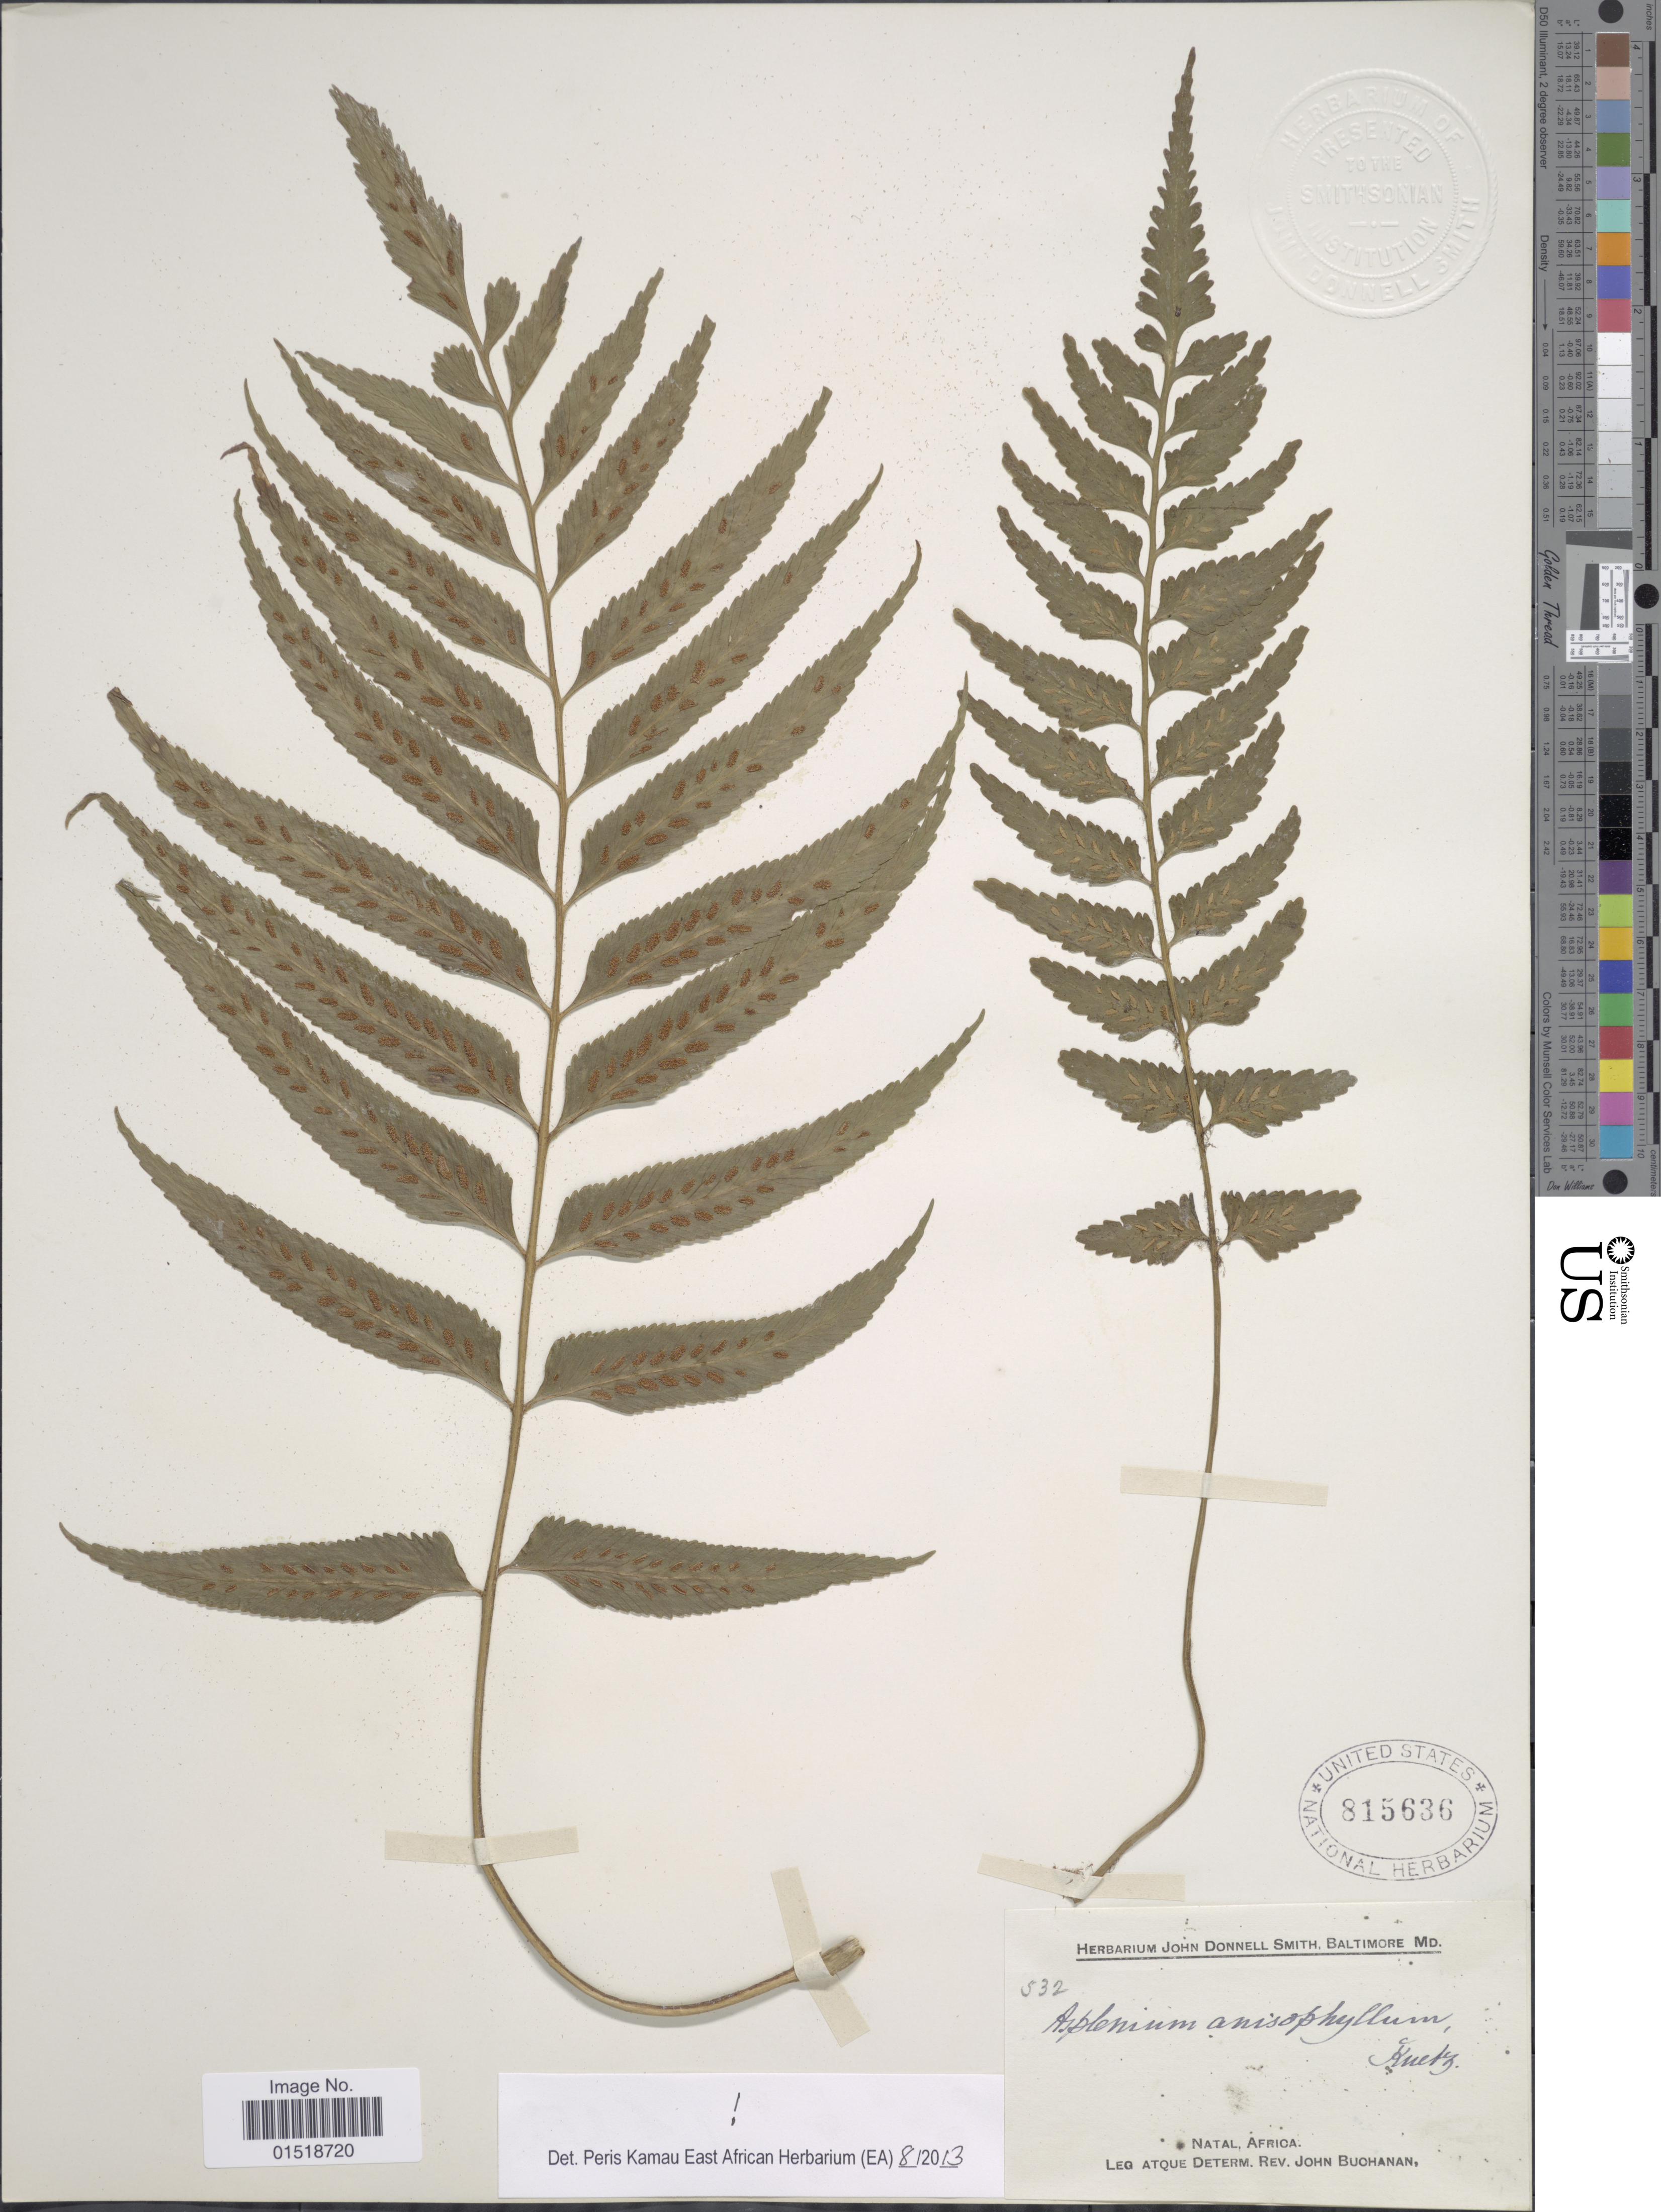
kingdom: Plantae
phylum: Tracheophyta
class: Polypodiopsida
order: Polypodiales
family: Aspleniaceae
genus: Asplenium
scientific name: Asplenium anisophyllum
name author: Kunze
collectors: J. Buchanan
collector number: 532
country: South Africa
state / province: KwaZulu-Natal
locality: Natal.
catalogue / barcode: US 815636